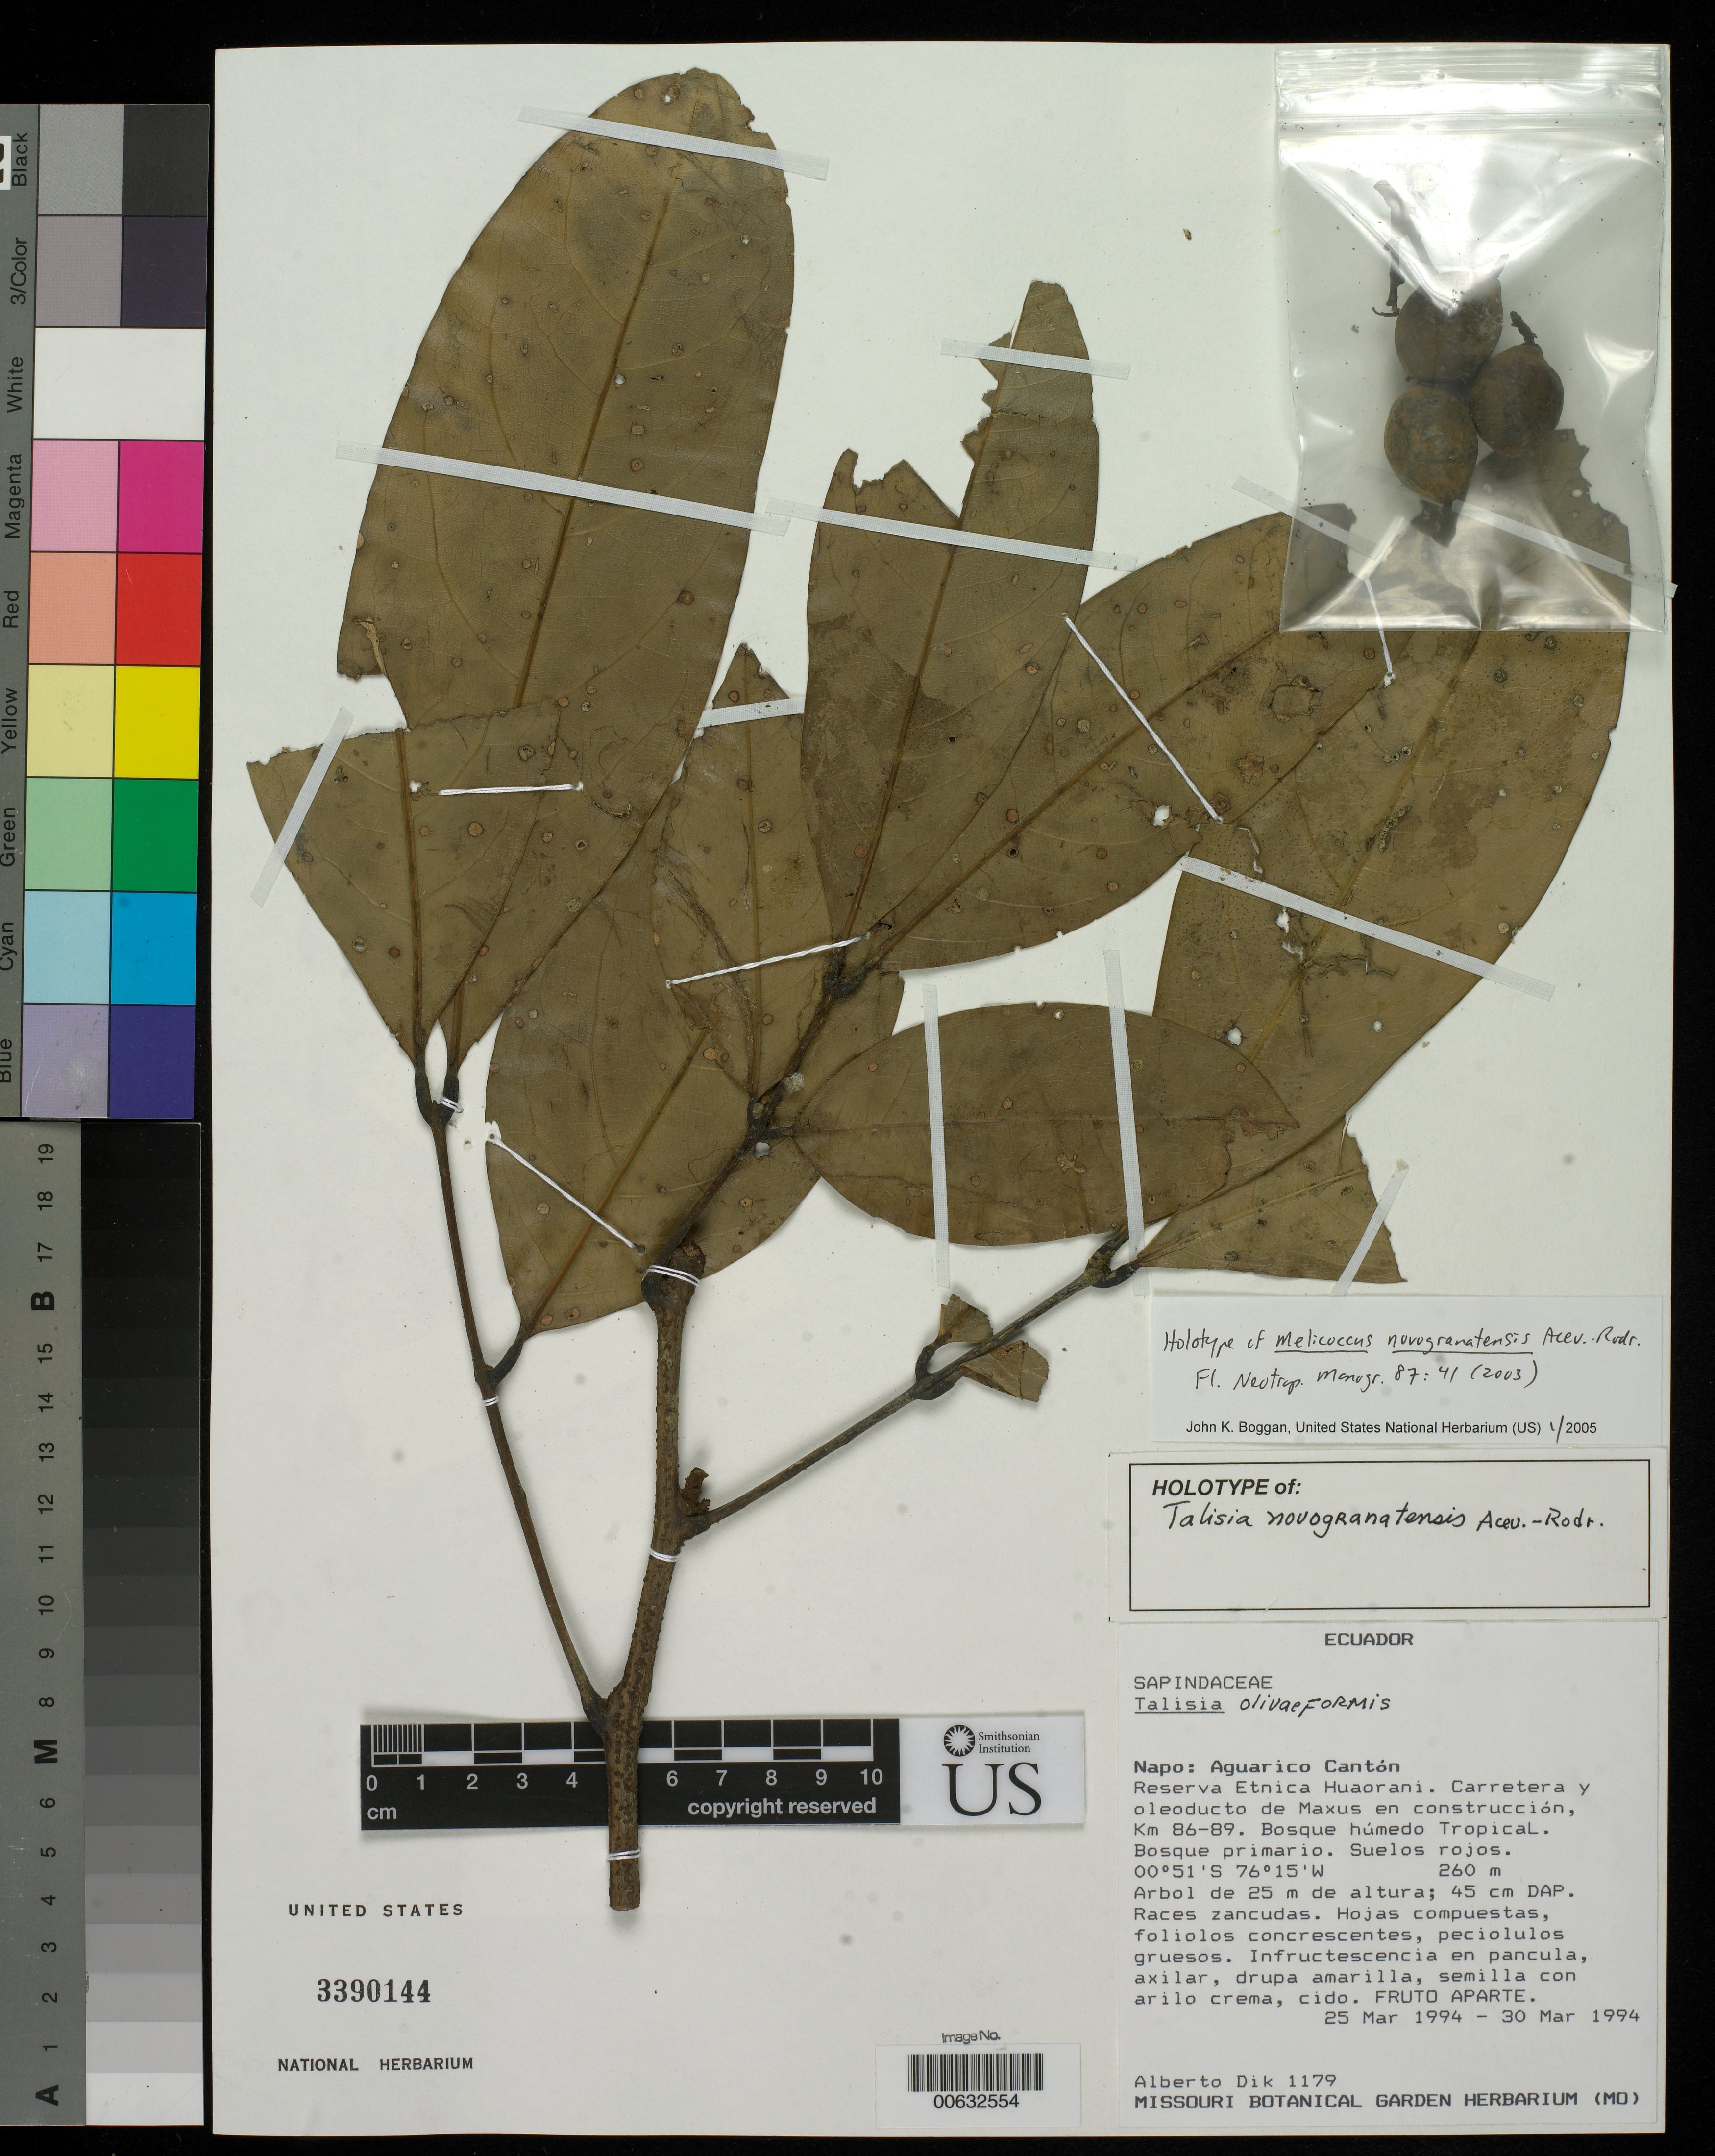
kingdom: Plantae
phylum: Tracheophyta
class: Magnoliopsida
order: Sapindales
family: Sapindaceae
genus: Melicoccus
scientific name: Melicoccus novogranatensis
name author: Acev.-Rodr.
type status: Holotype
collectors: A. Dik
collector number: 1179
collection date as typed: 25 Mar 1994 to 30 Mar 1994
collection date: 1994-03-25/1994-03-30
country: Ecuador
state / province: Napo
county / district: Aguarico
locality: Napo: Aguarico Cantón. Reserva Etnica Huaorani. Carretera y oleoducto de Maxus en construcción, Km 86-89.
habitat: Bosque húmedo tropical. Bosque primario. Suelos rojos.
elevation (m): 260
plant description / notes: Originally annotated as holotype of Talisia novogranatensis Acev.-Rodr. (name not published).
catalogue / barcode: US 3390144